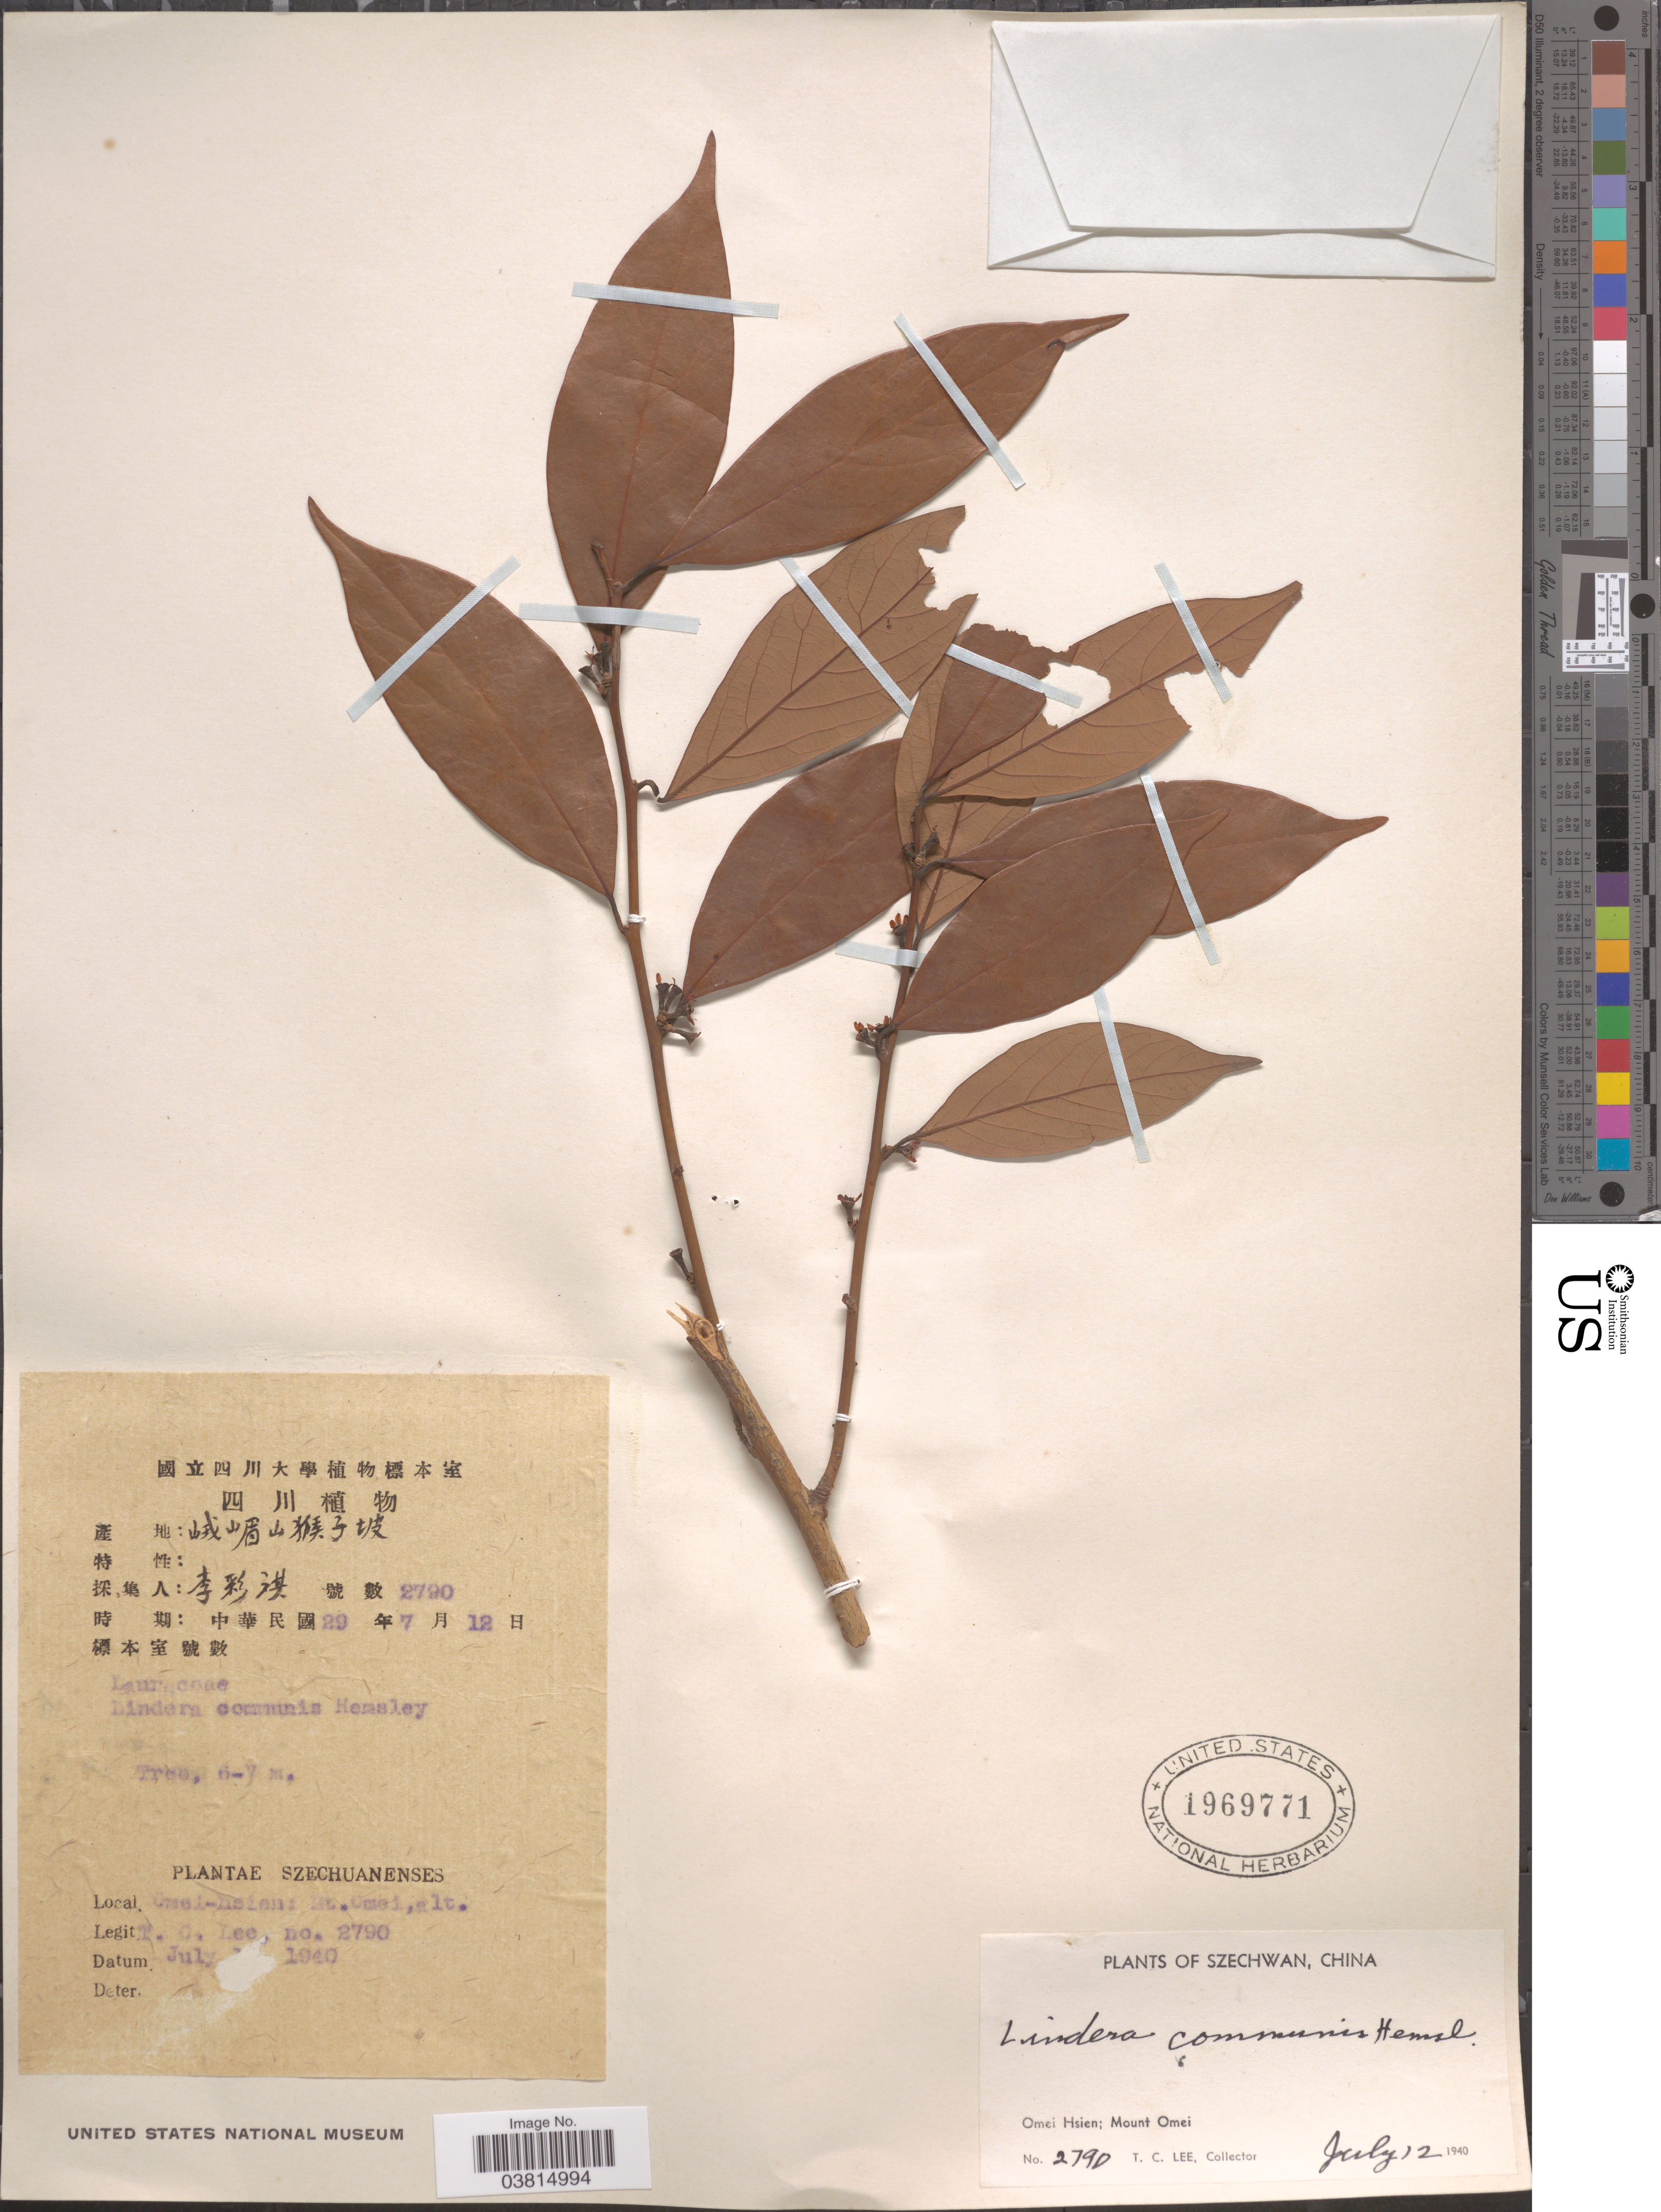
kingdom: Plantae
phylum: Tracheophyta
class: Magnoliopsida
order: Laurales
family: Lauraceae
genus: Lindera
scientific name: Lindera communis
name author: Hemsl.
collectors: T. Lee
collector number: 2790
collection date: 1940-07-12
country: China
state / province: Sichuan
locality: Szechwan. Omei Hsien: Mount Omei.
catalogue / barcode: US 1969771